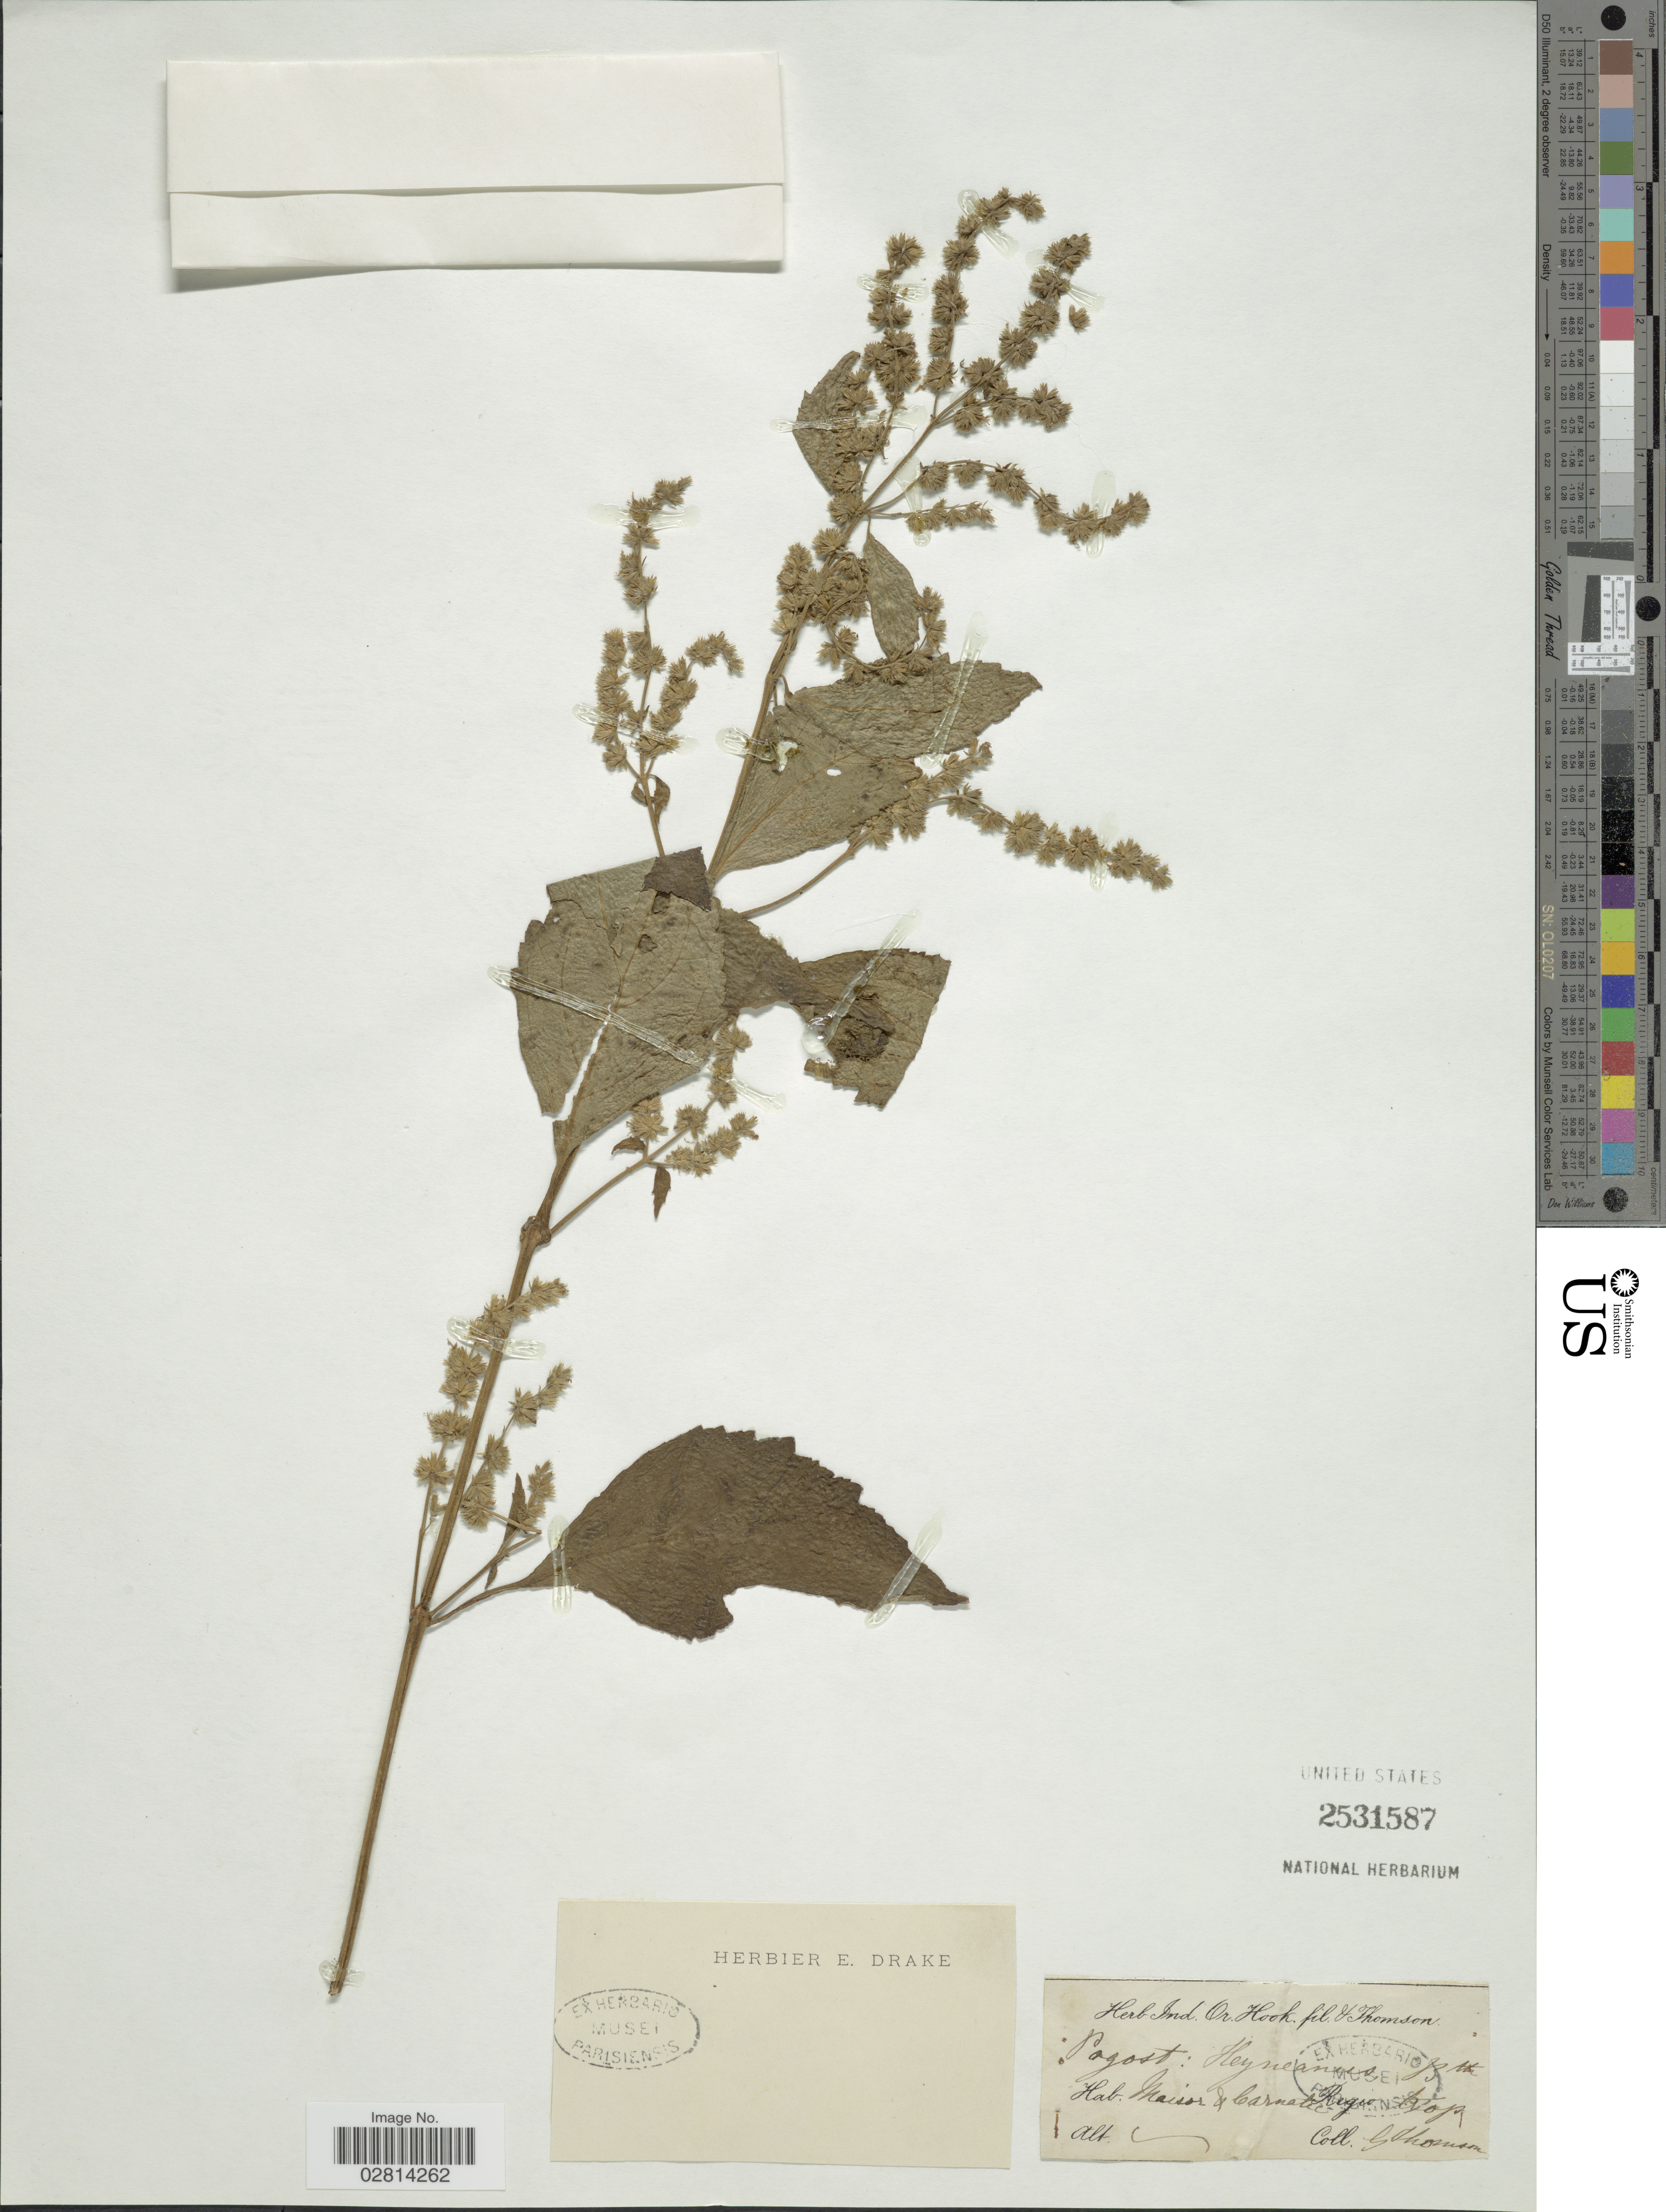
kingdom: Plantae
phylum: Tracheophyta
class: Magnoliopsida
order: Lamiales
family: Lamiaceae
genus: Pogostemon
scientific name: Pogostemon heyneanus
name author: Benth.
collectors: G. Thomson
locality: Regio trop.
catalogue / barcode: US 2531587